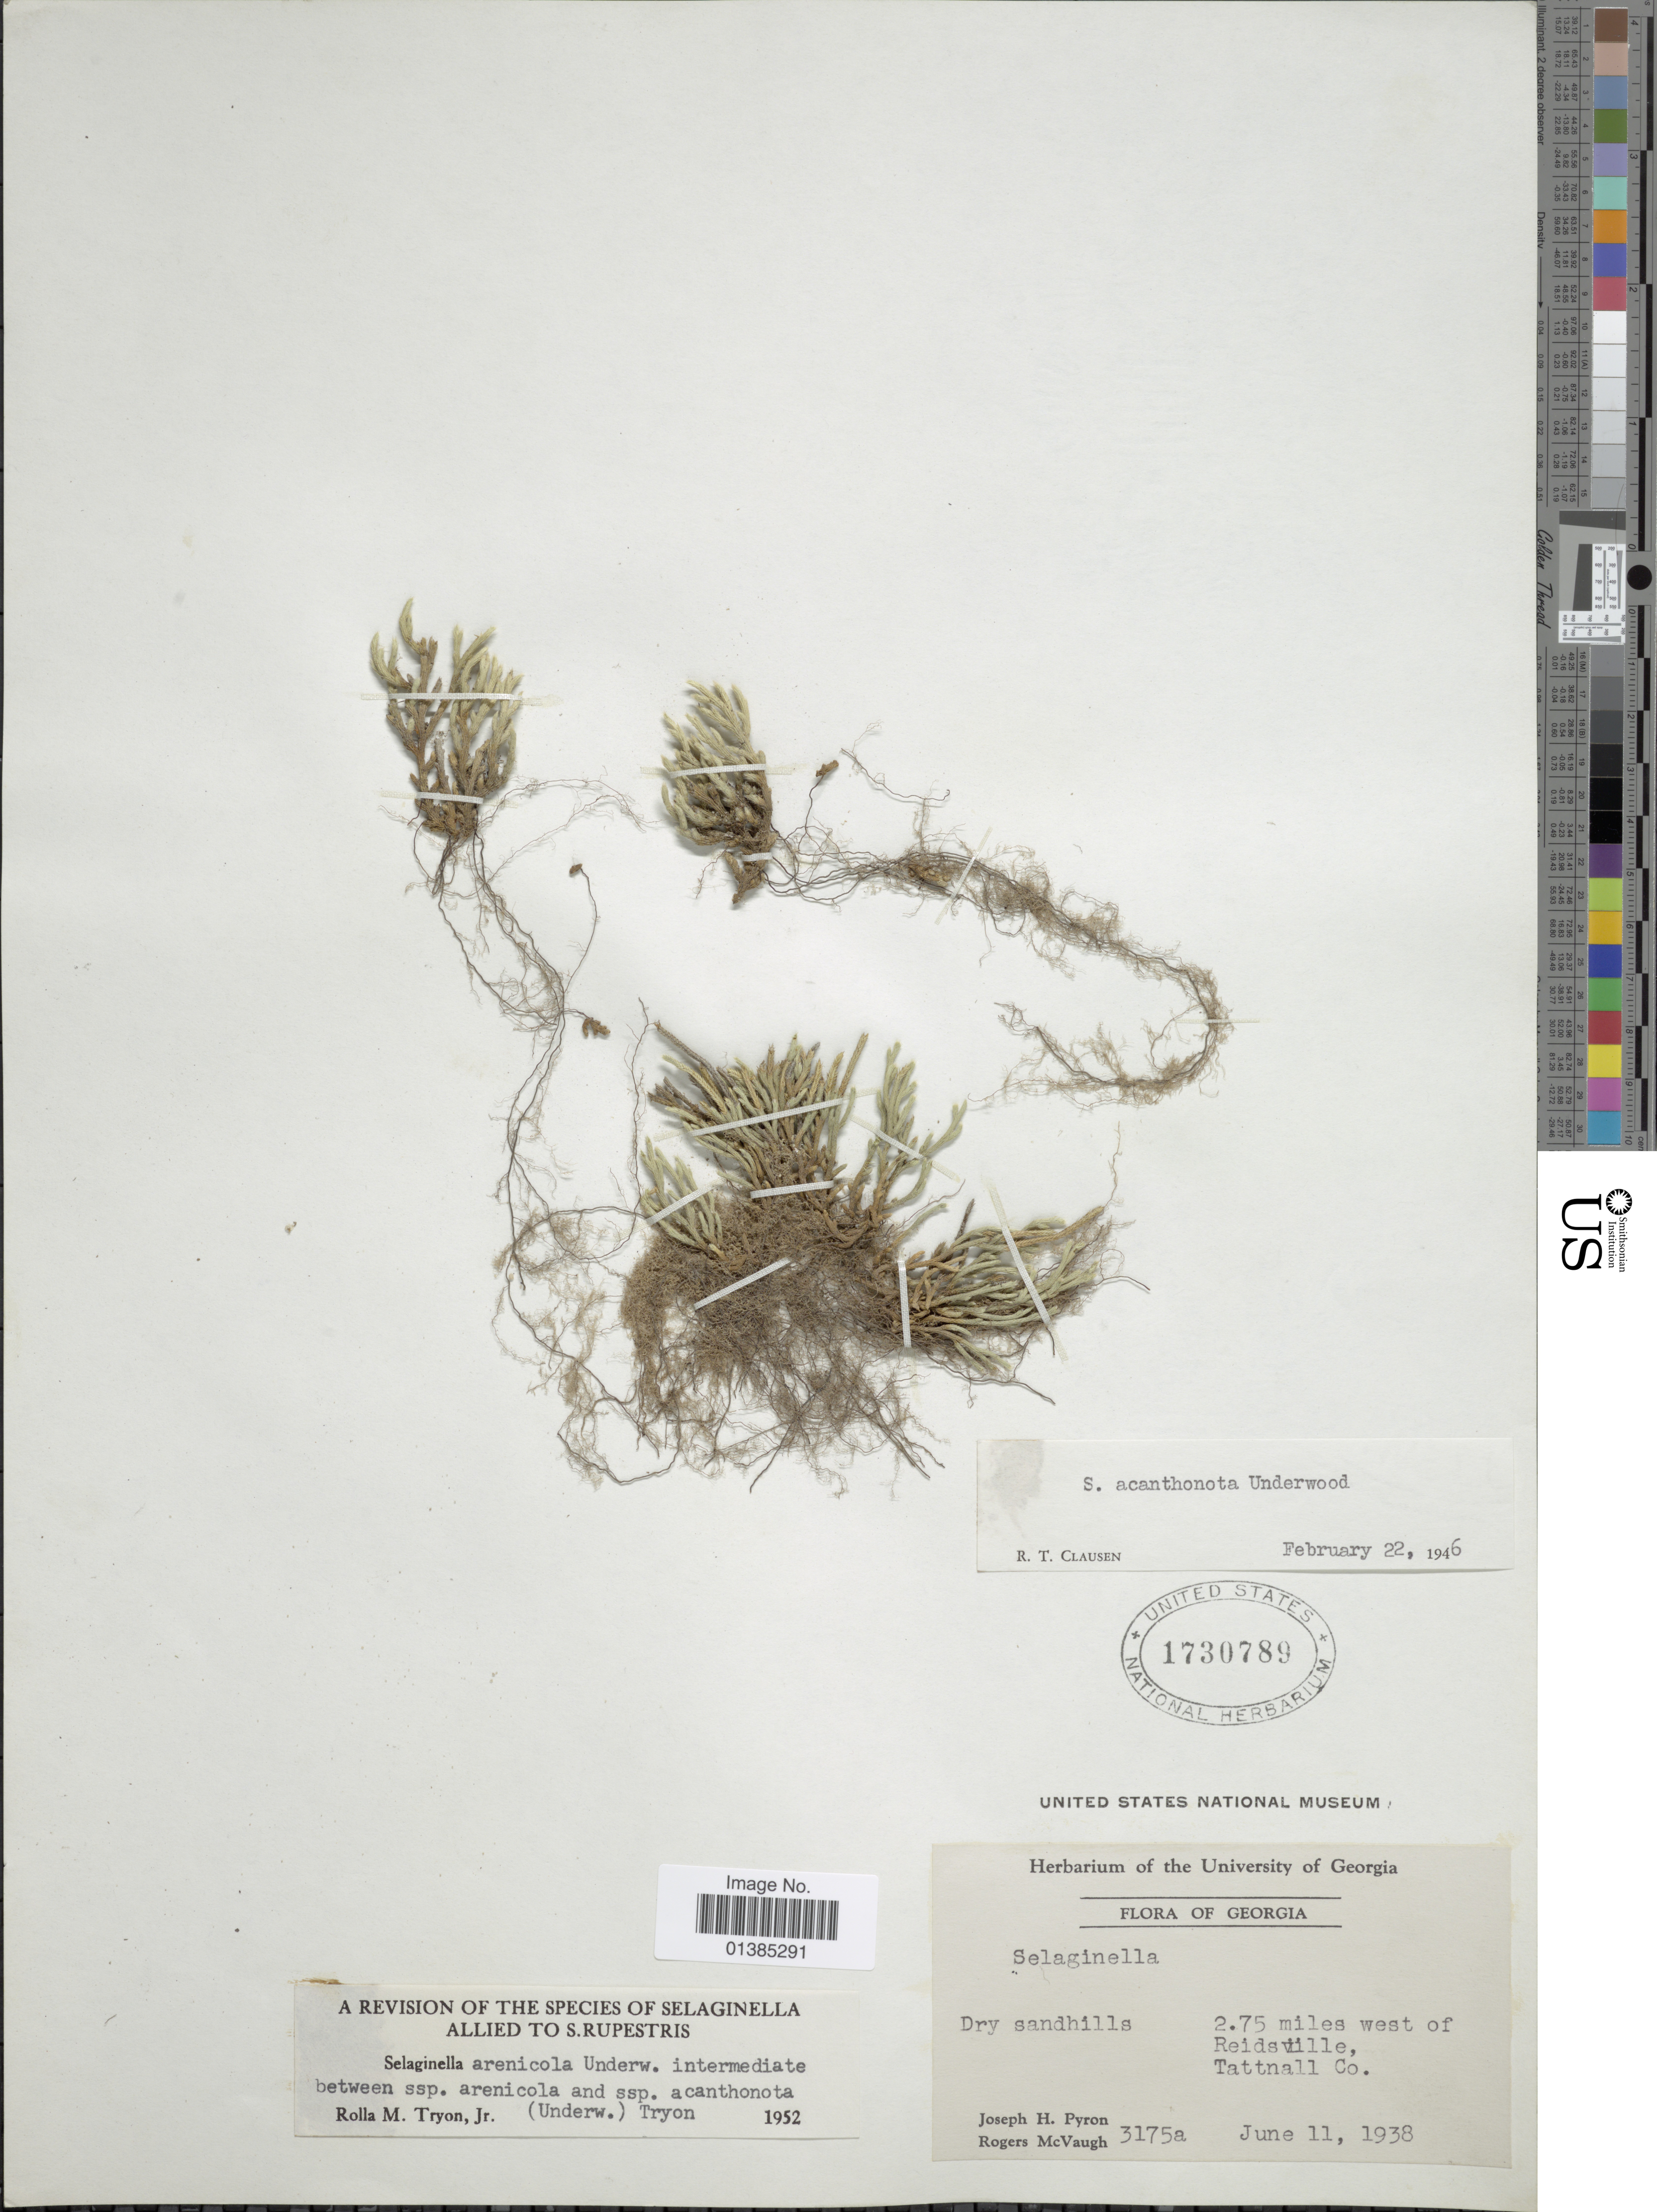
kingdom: Plantae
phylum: Tracheophyta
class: Lycopodiopsida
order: Selaginellales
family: Selaginellaceae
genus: Selaginella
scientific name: Selaginella arenicola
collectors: J. H. Pyron & R. McVaugh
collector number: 3175a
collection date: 1938-06-11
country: United States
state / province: Georgia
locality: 2.75 miles west of Reidsville. Tattnall Co.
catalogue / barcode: US 1730789